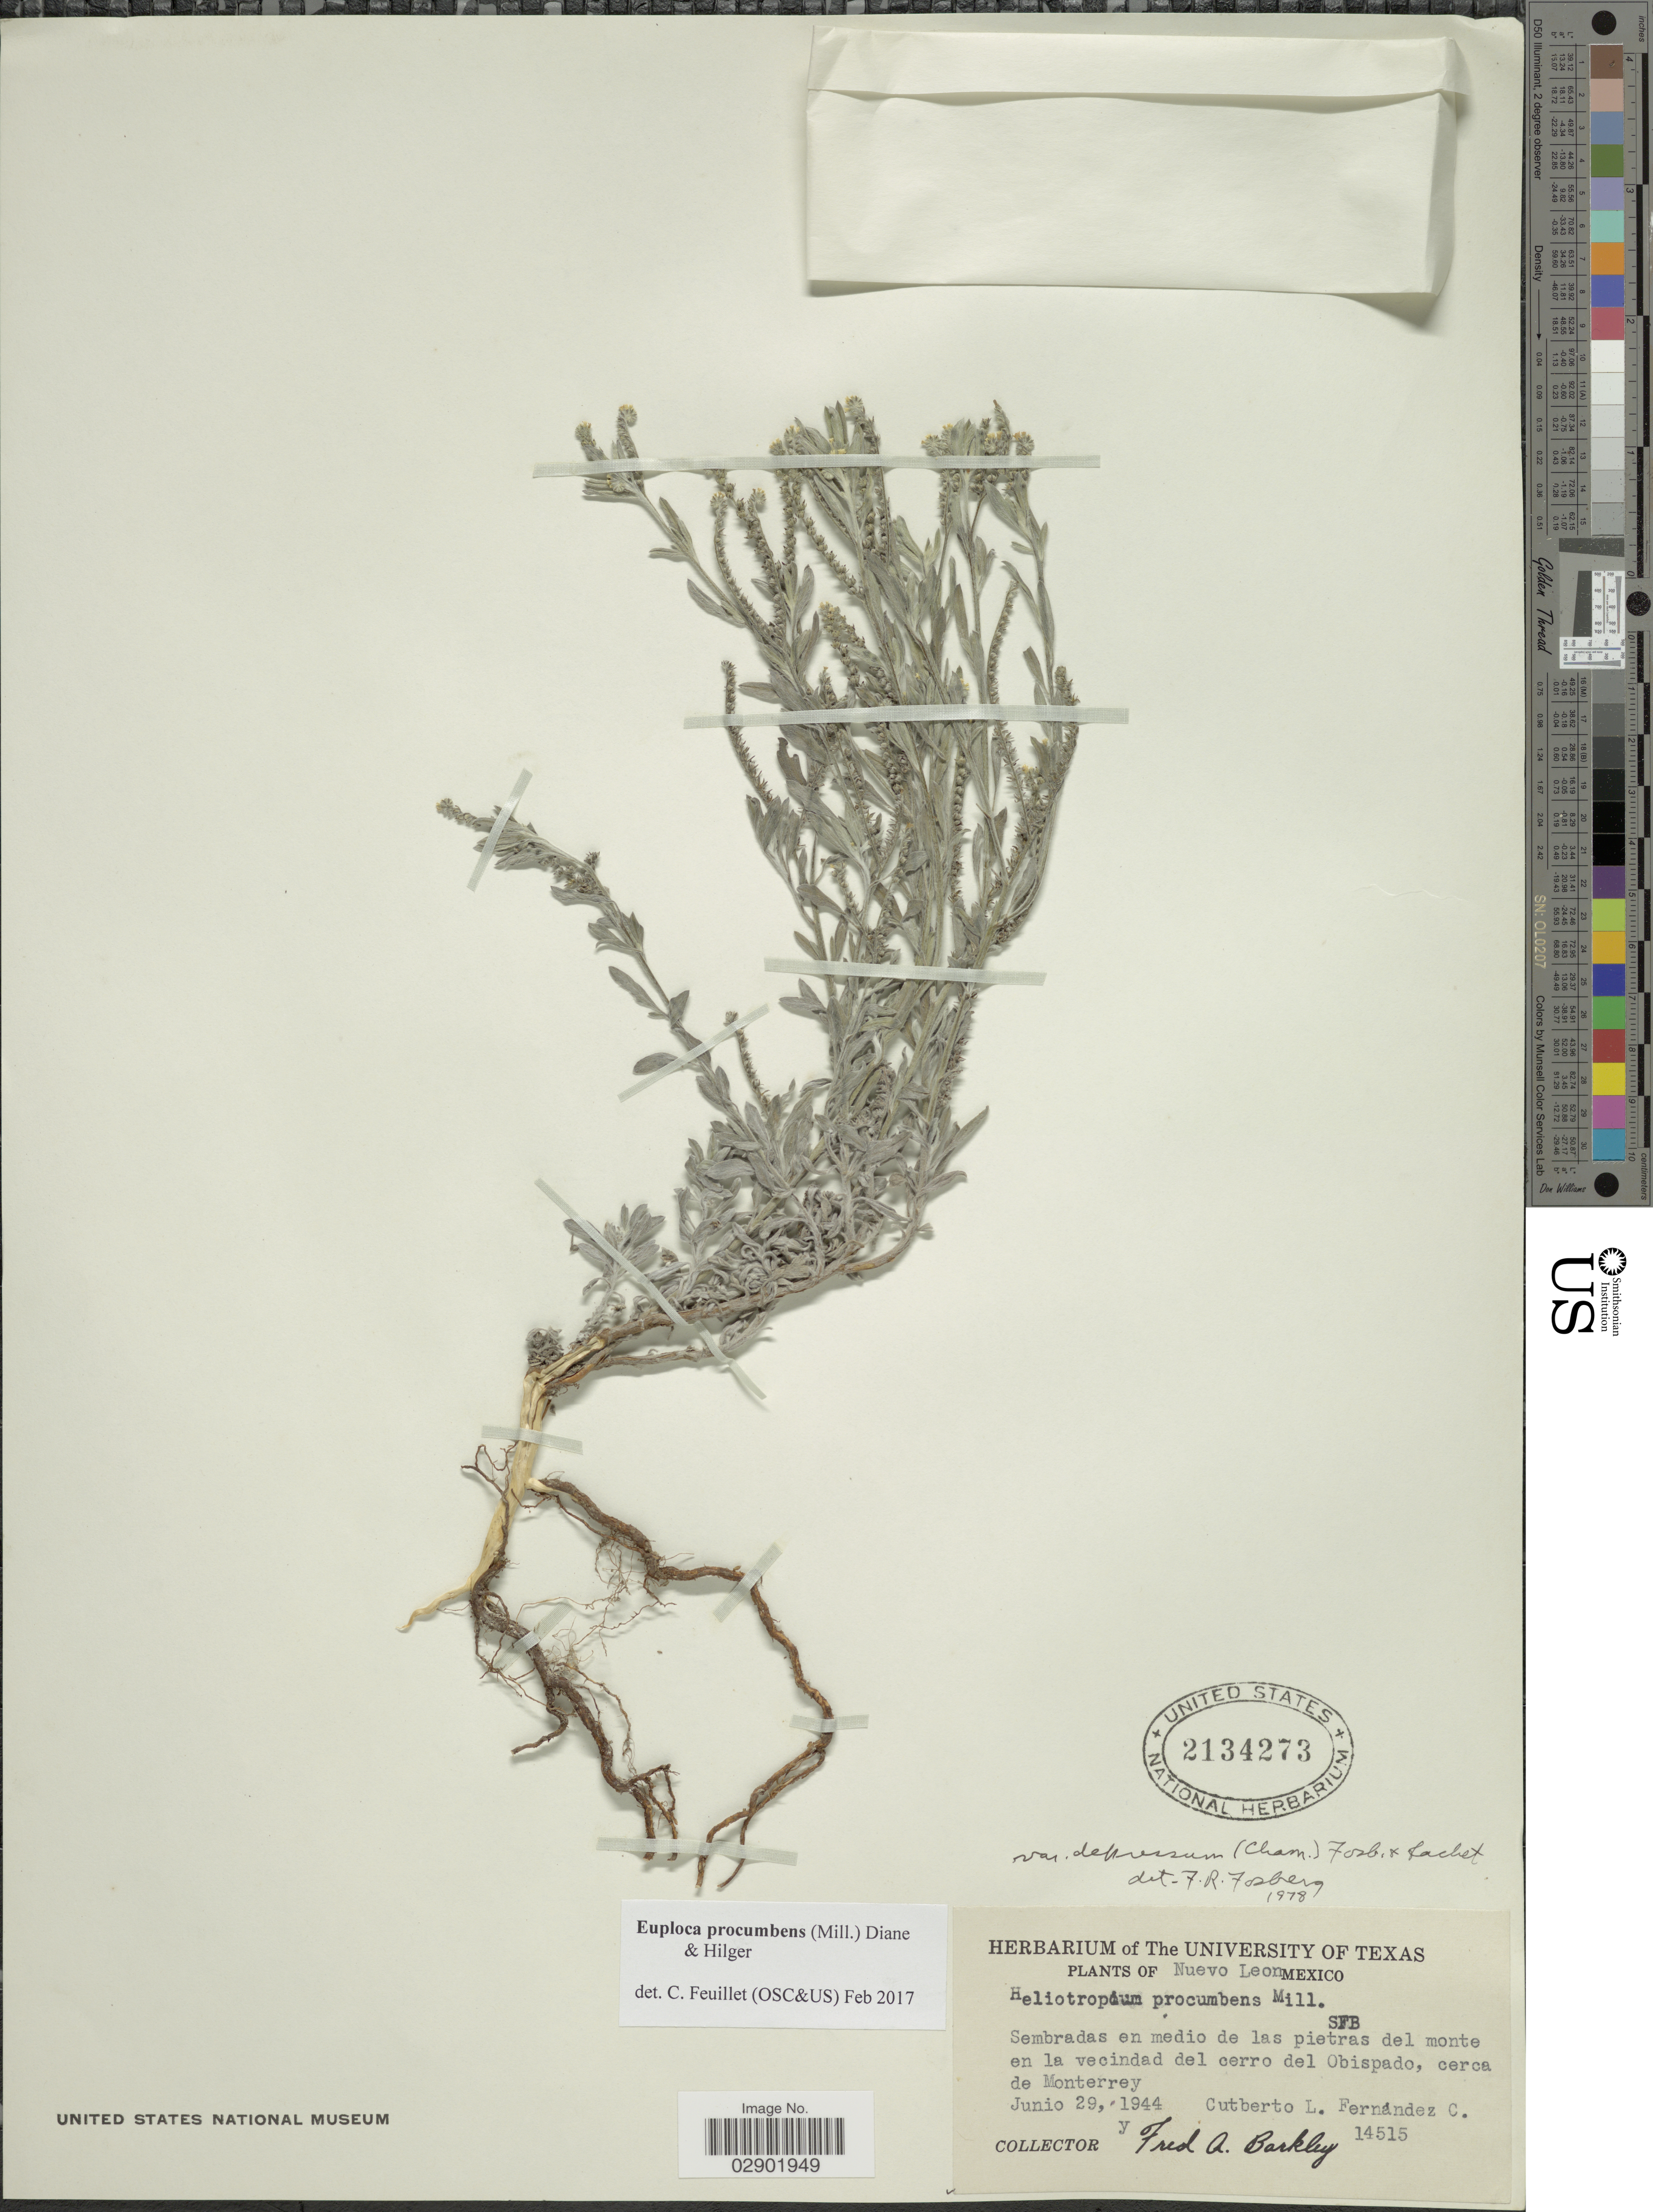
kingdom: Plantae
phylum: Tracheophyta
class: Magnoliopsida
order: Boraginales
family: Heliotropiaceae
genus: Euploca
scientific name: Euploca procumbens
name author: (Mill.) Diane & Hilger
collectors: C. L. Fernández C. & F. A. Barkley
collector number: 14515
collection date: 1944-06-29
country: Mexico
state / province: Nuevo León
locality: Sembradas en medio de las pietras del monte en la vecindad del cerro del Obispado, cerca de Monterrey.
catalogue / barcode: US 2134273